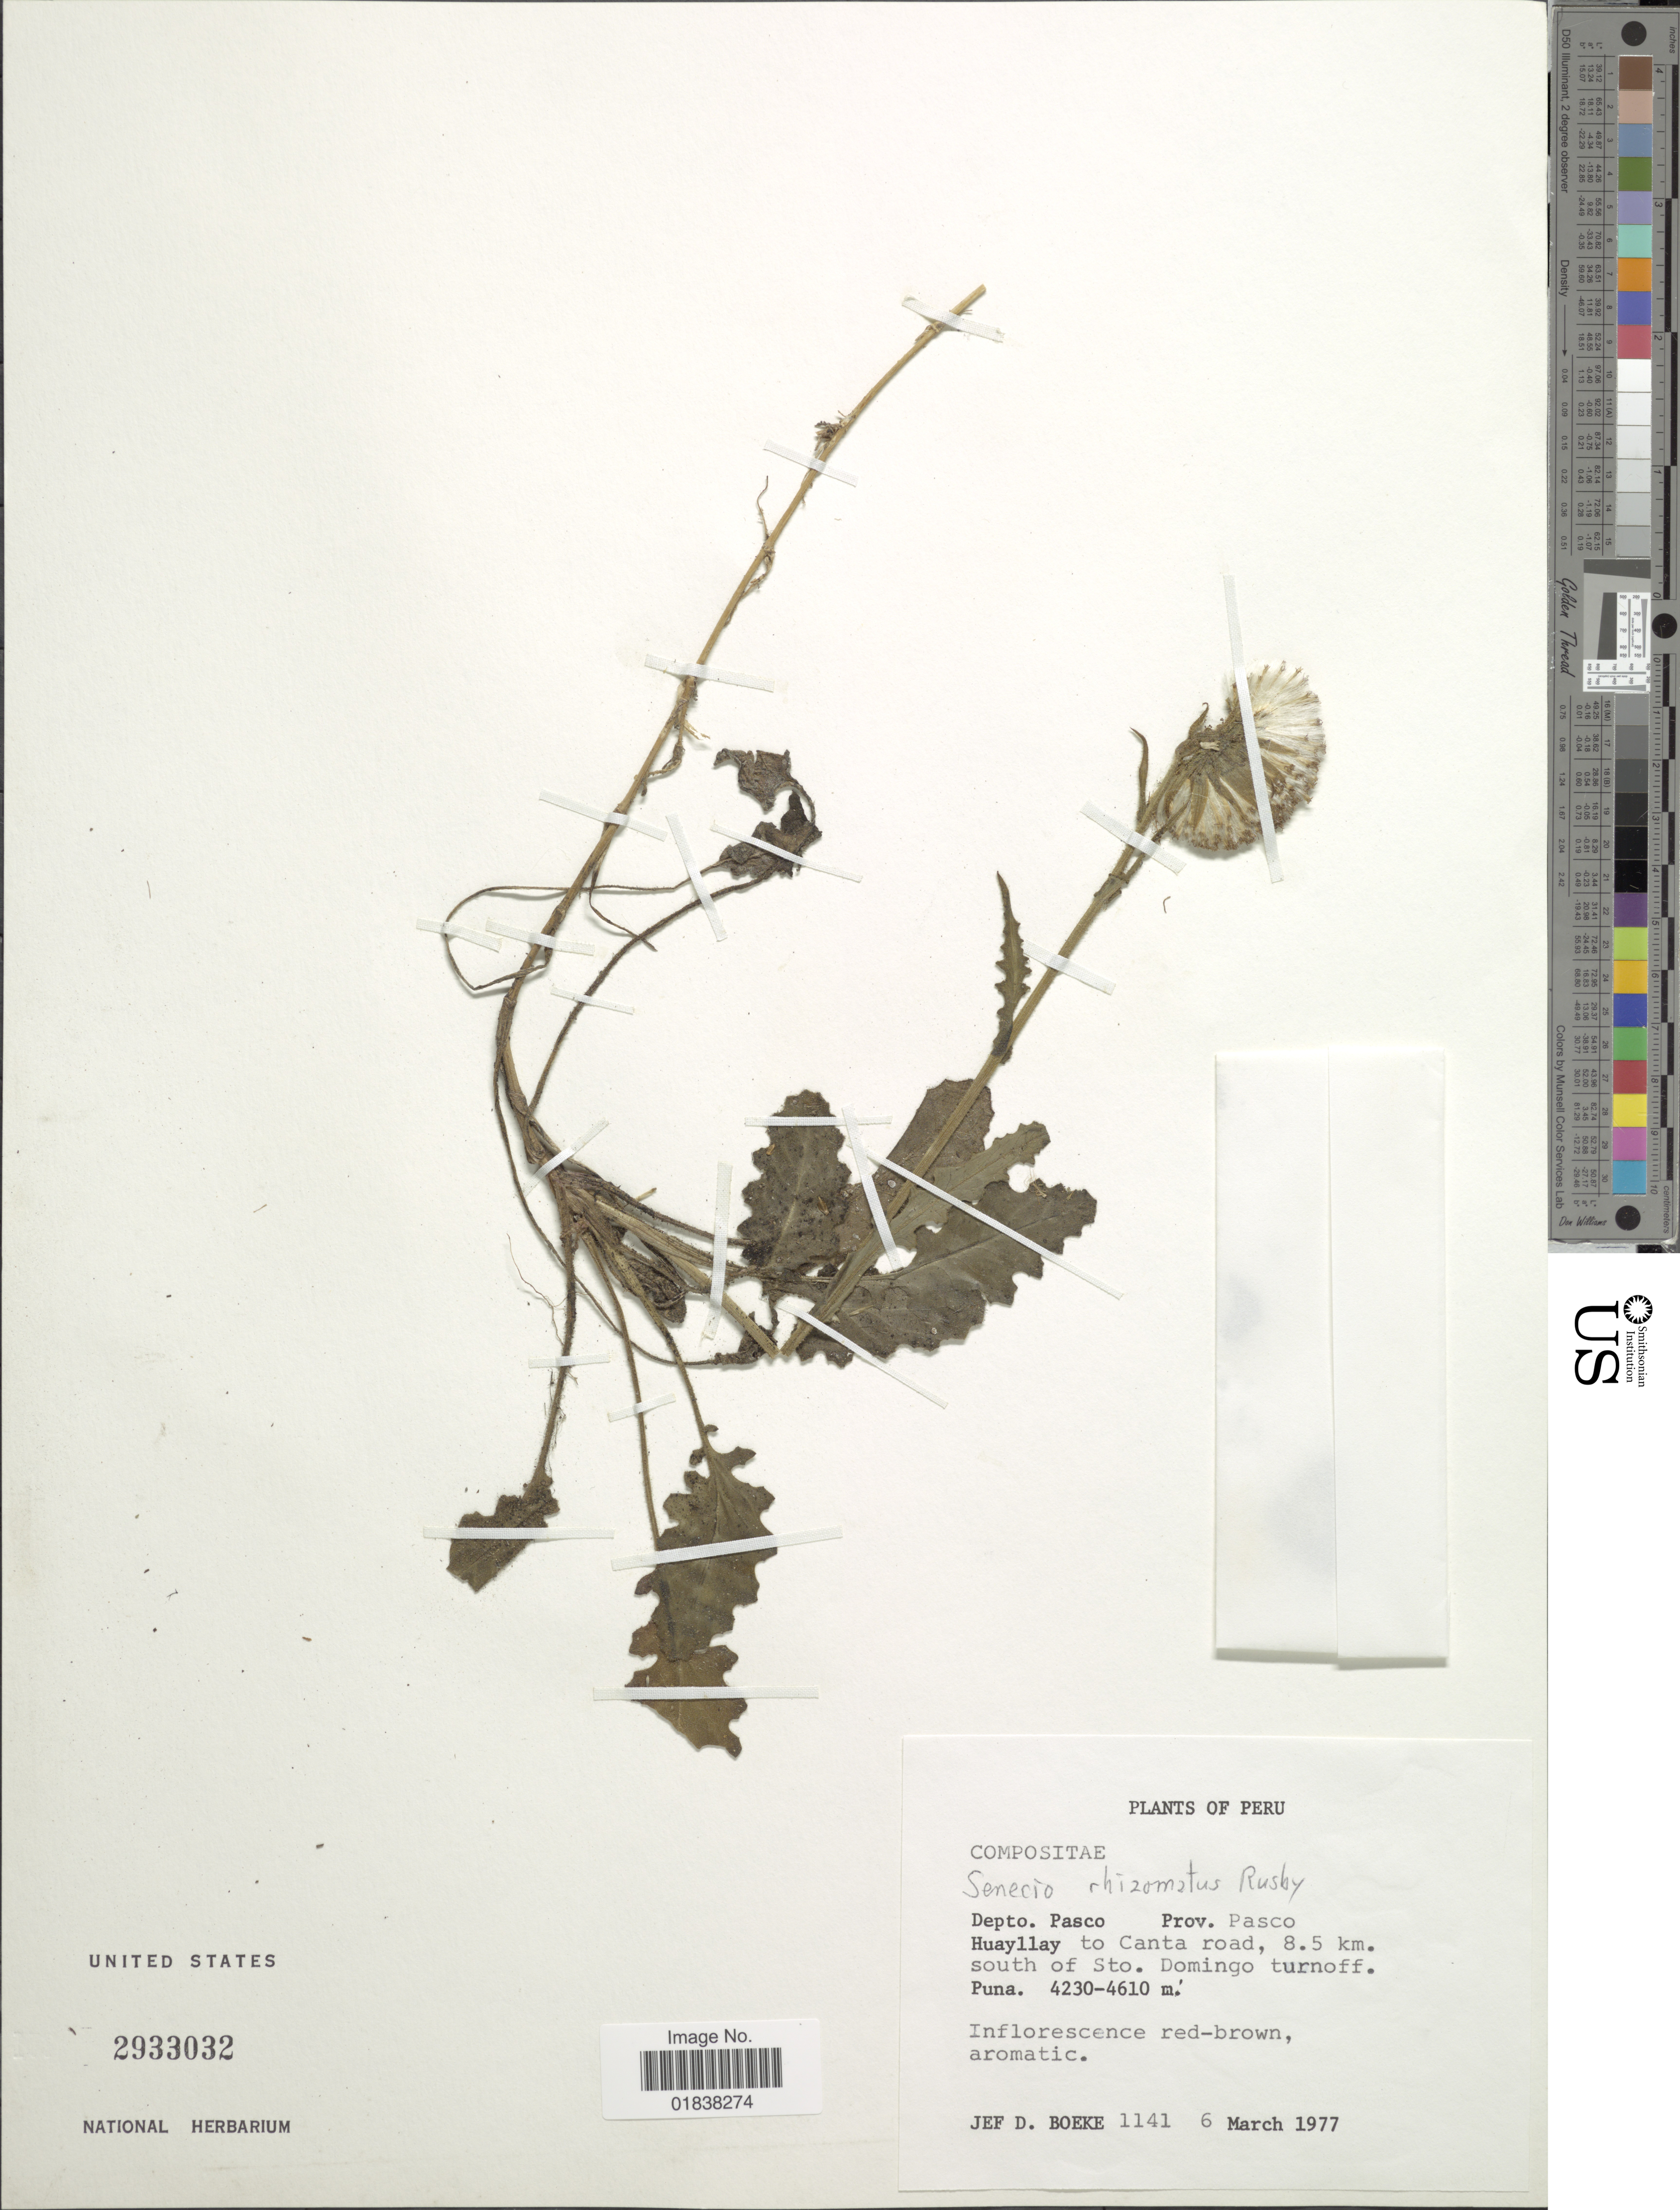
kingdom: Plantae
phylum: Tracheophyta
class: Magnoliopsida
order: Asterales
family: Asteraceae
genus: Senecio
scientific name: Senecio rhizomatus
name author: Rusby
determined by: Salomon, Luciana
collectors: J. D. Boeke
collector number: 1141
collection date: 1977-03-06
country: Peru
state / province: Pasco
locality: Prov. Pasco, Huayllay to Canta road, 8.5 km south of Sto. Domingo turnoff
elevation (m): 4230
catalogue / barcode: US 2933032